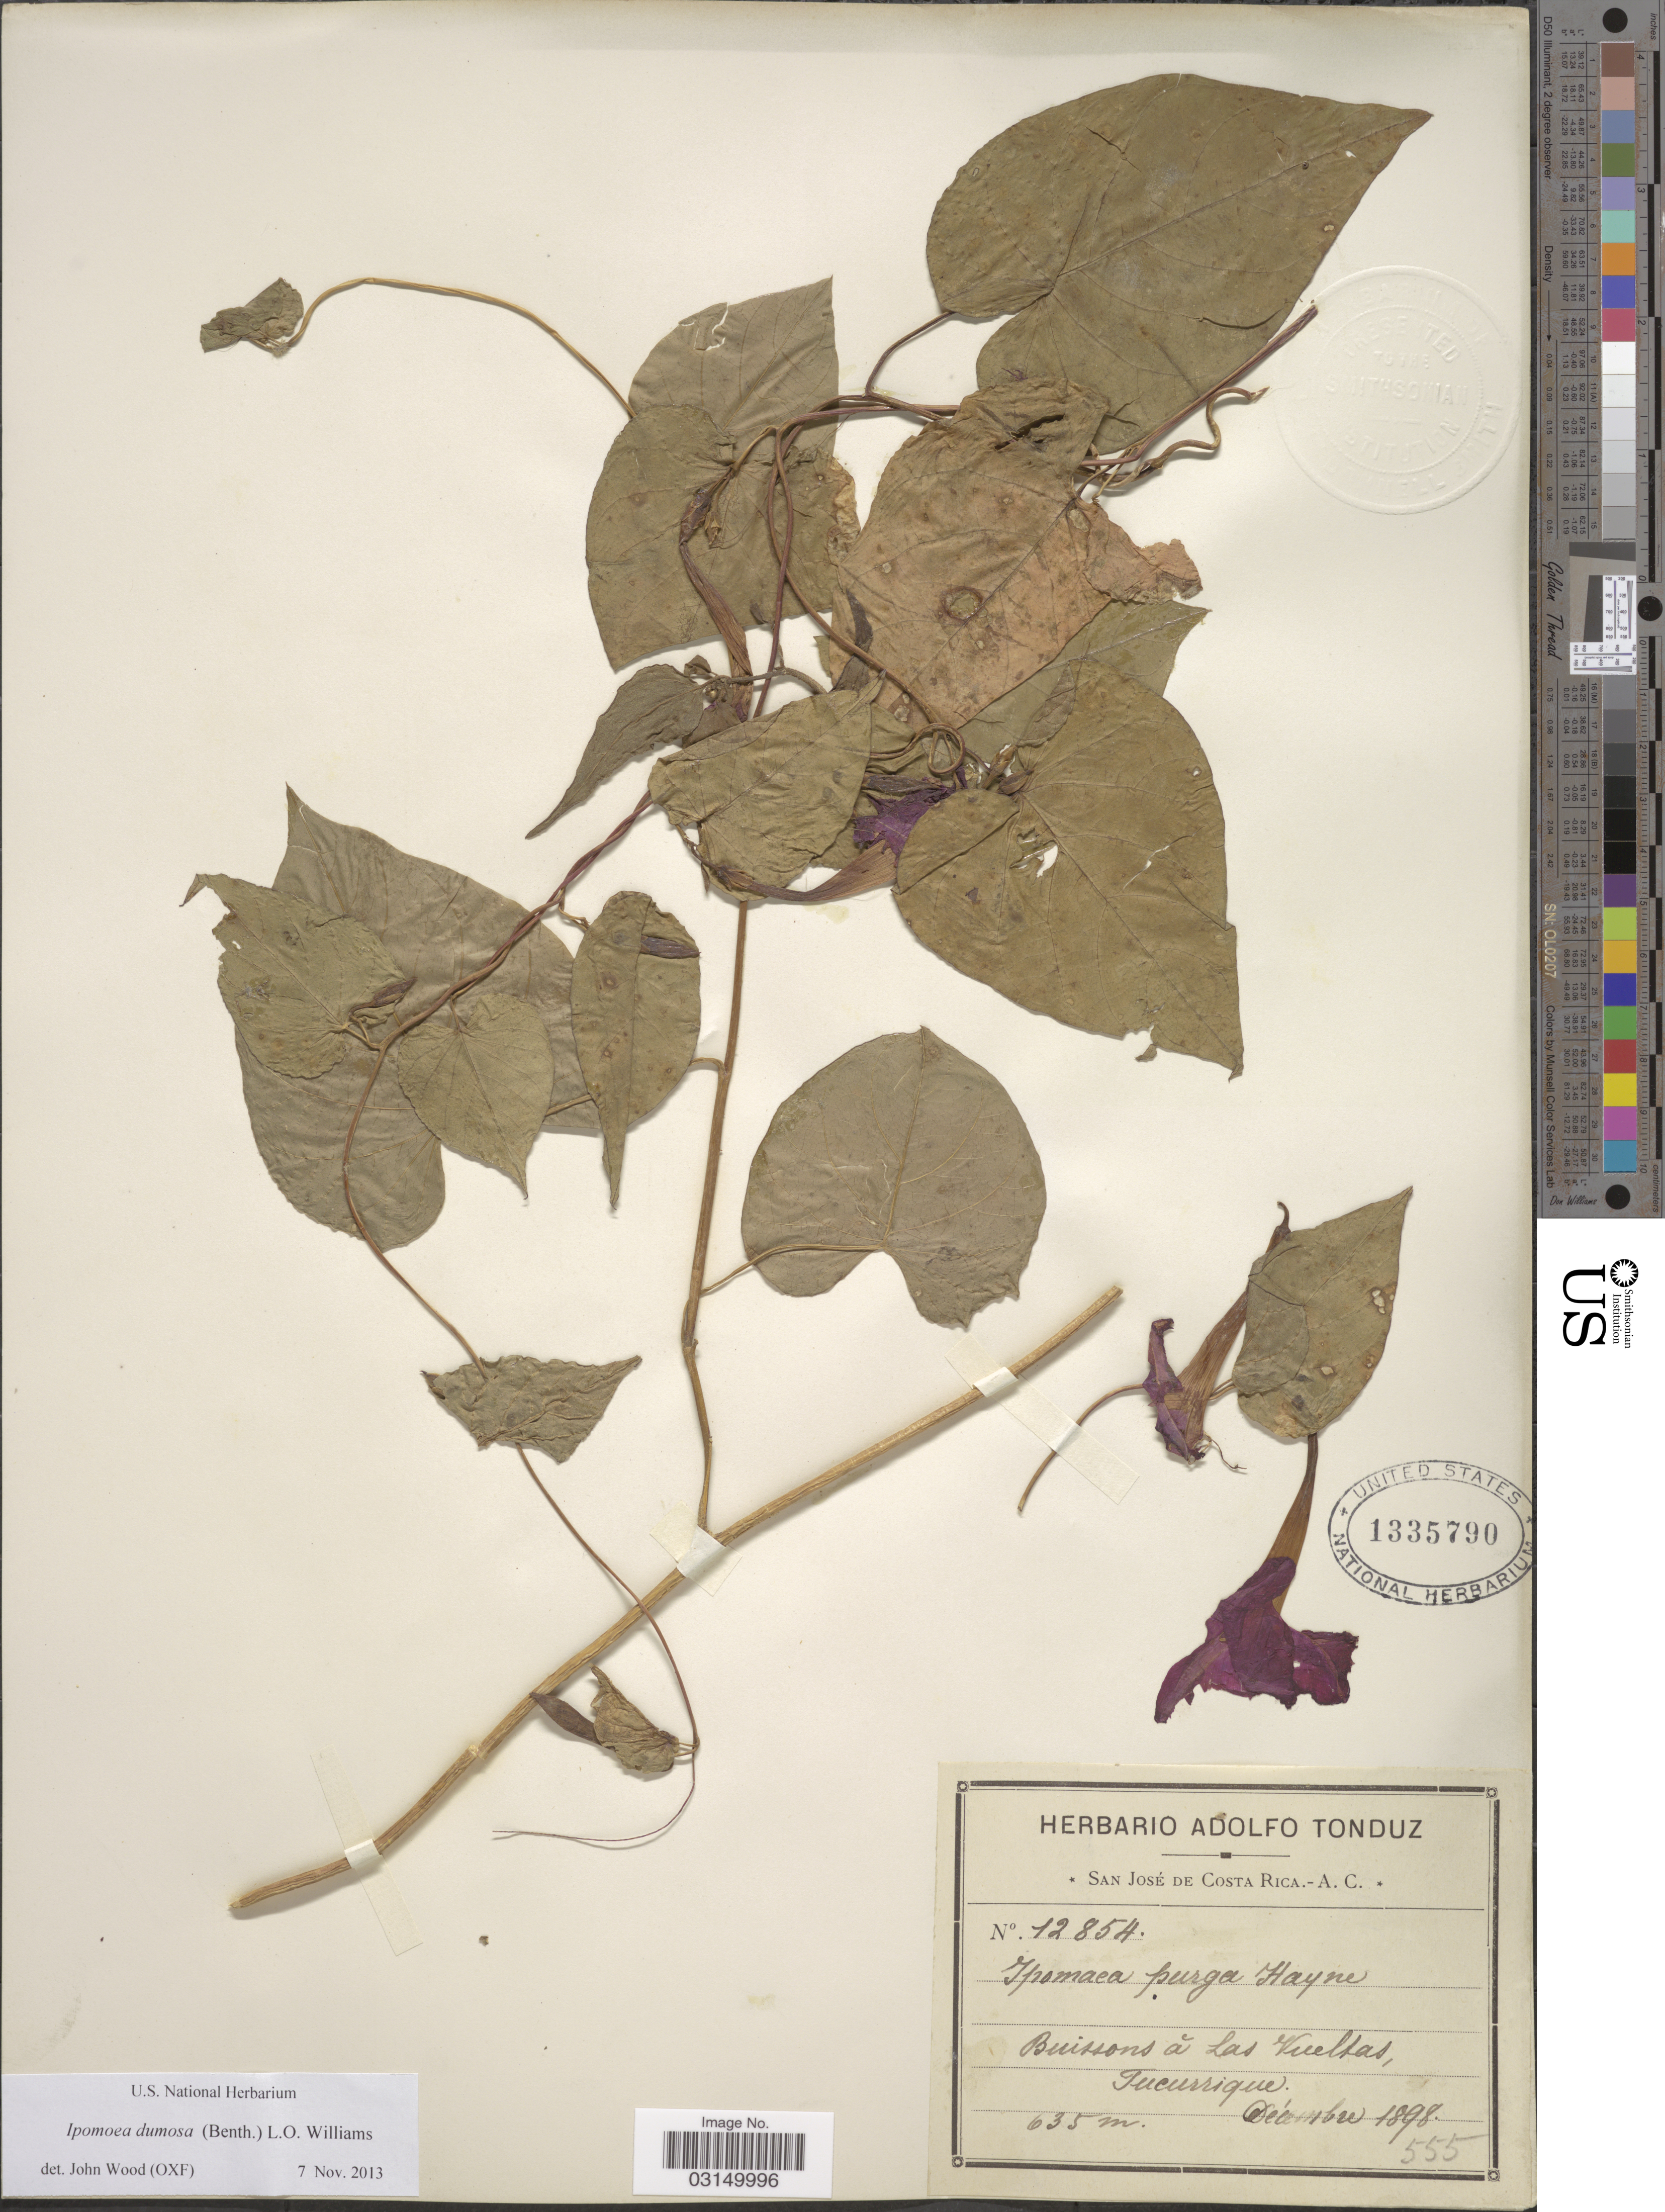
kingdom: Plantae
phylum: Tracheophyta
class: Magnoliopsida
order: Solanales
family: Convolvulaceae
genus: Ipomoea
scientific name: Ipomoea dumosa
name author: (Benth.) L.O. Williams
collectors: ex Herb. Adolfo Tonduz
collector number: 12854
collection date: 1898-12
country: Costa Rica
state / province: San José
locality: Buissons á Las Vueltas, Tucurrique.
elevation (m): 635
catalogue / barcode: US 1335790